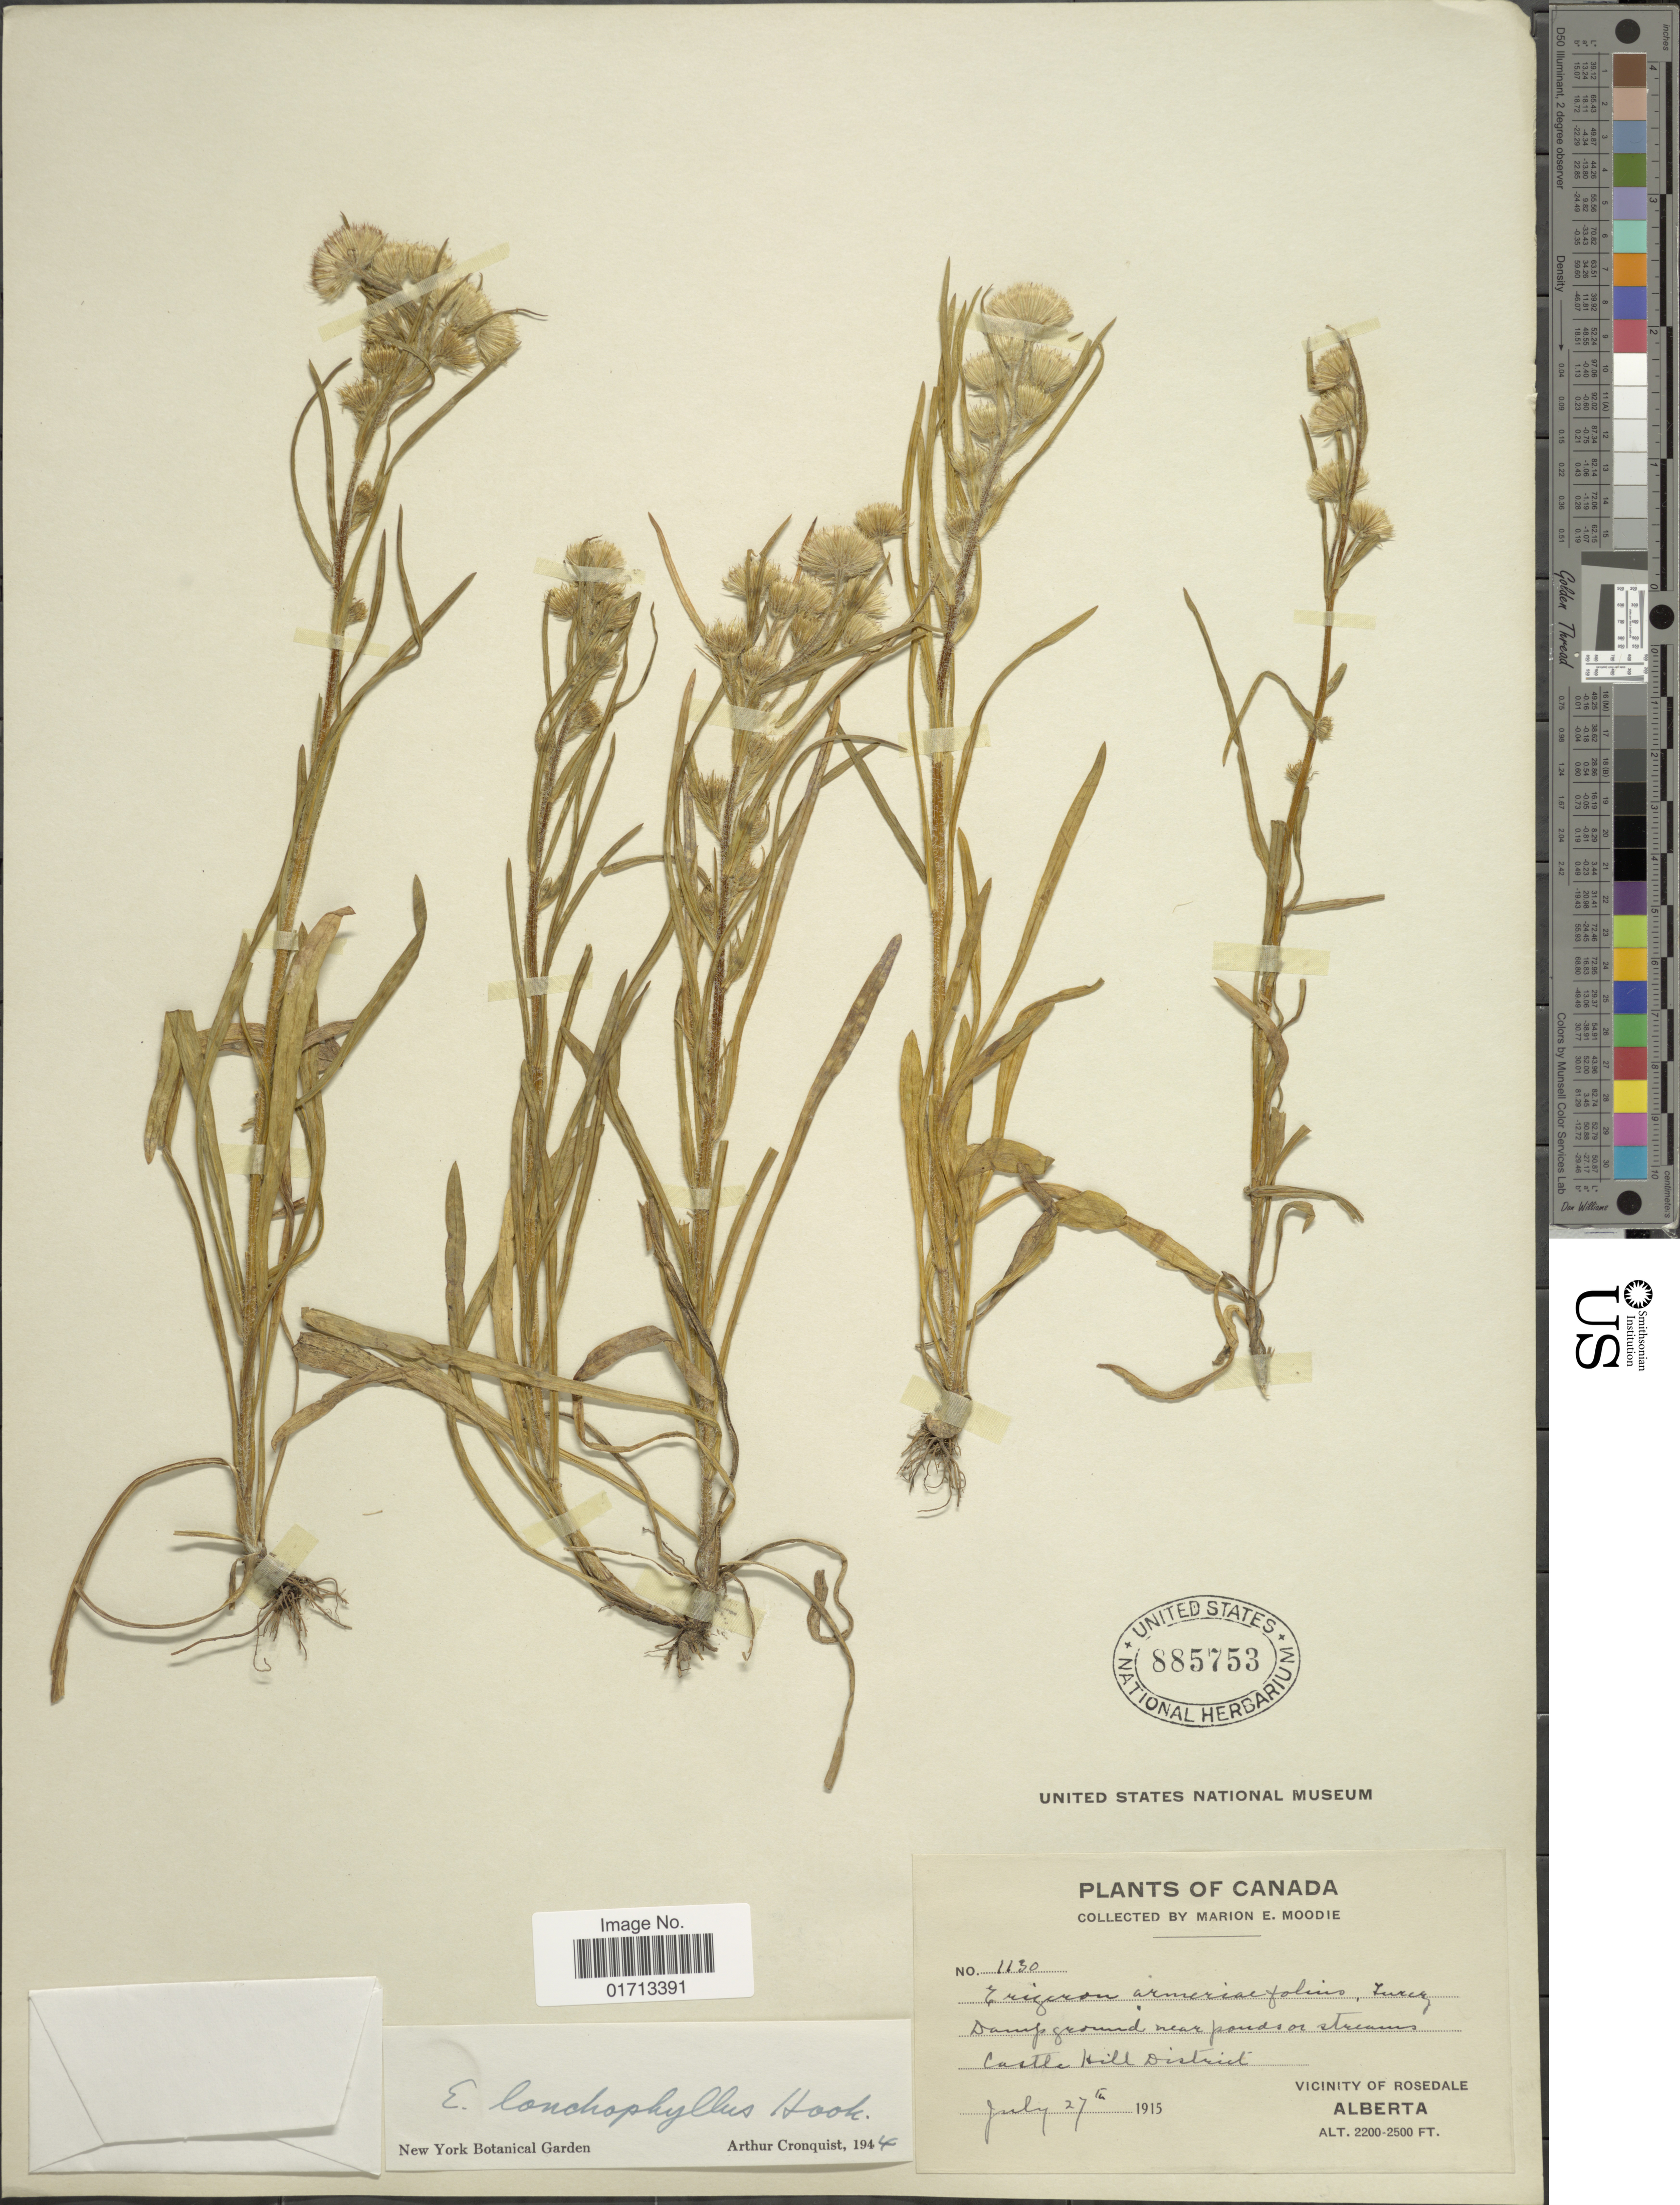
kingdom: Plantae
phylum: Tracheophyta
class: Magnoliopsida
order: Asterales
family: Asteraceae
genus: Erigeron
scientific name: Erigeron lonchophyllus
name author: Hook.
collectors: M. E. Moodie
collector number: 1130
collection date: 1915-07-27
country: Canada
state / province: Alberta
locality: Vicinity of Rosedale. Castle Hill District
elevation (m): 671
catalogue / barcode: US 885753